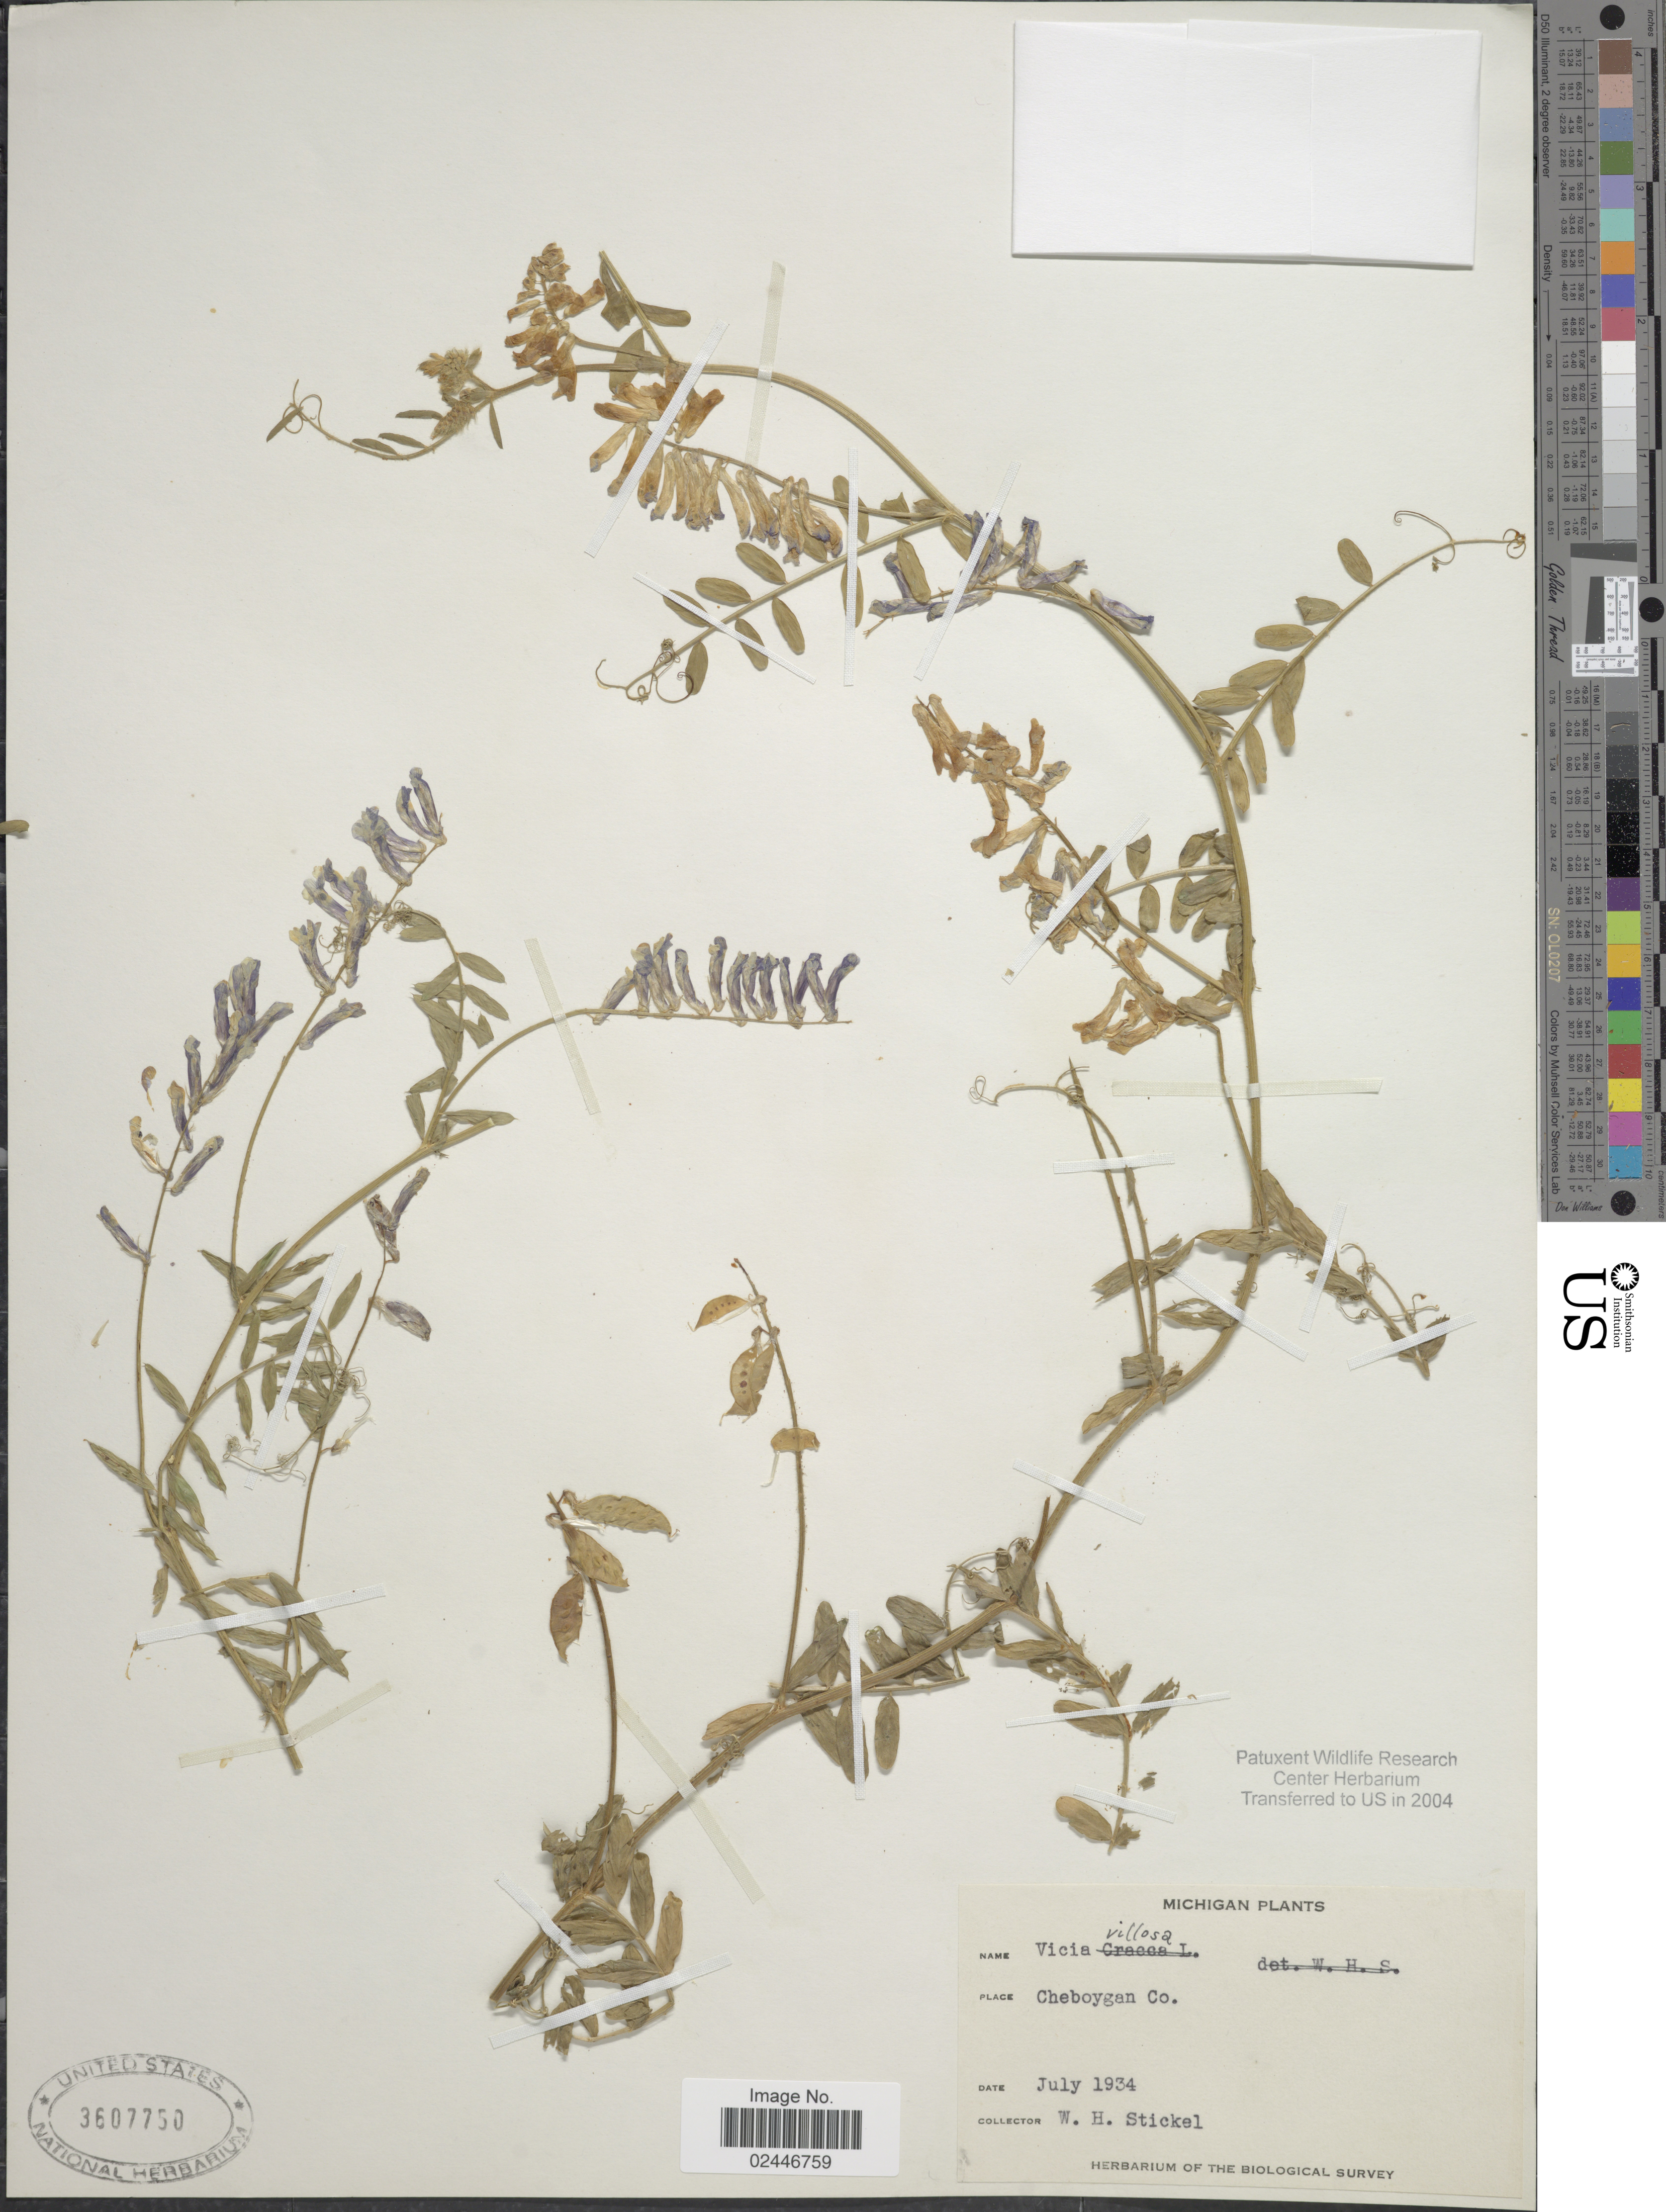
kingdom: Plantae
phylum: Tracheophyta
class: Magnoliopsida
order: Fabales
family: Fabaceae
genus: Vicia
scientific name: Vicia villosa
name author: Roth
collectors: W. Stickel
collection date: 1934-07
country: United States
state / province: Michigan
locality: Cheboygan Co.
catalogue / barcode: US 3607750